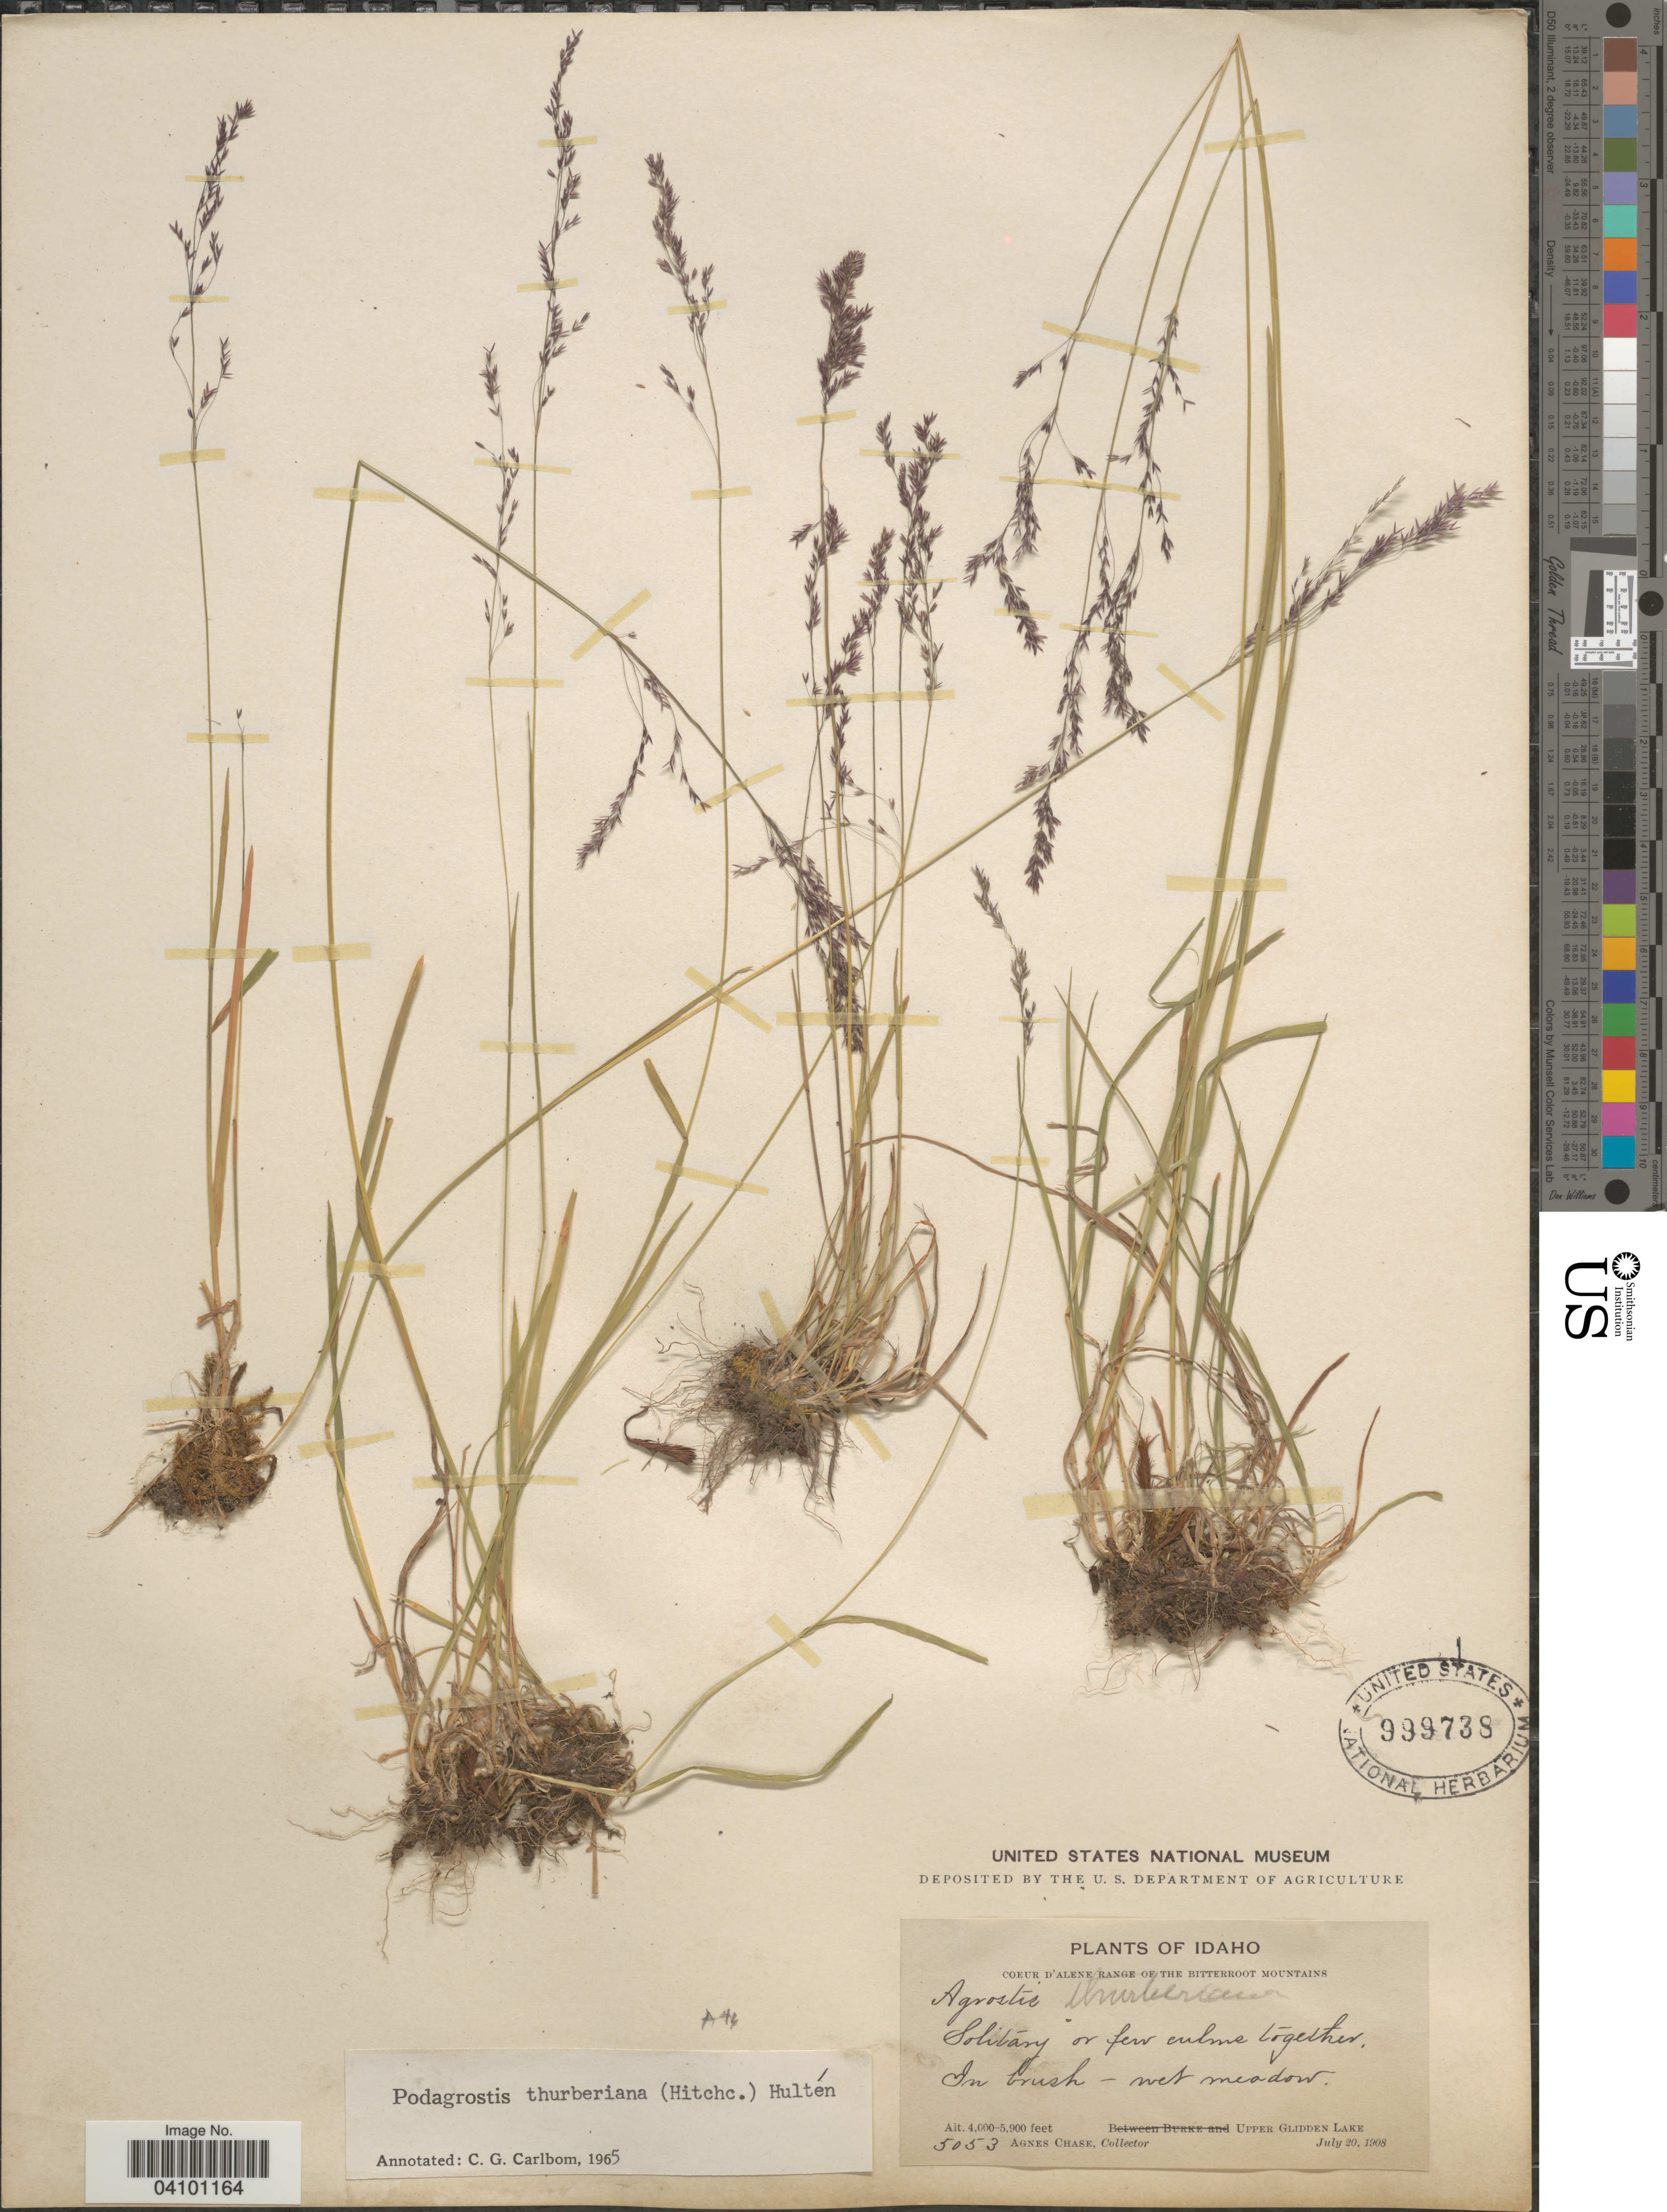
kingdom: Plantae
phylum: Tracheophyta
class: Liliopsida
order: Poales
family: Poaceae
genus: Podagrostis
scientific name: Podagrostis thurberiana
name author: Hitchc.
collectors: A. Chase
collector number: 5053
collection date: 1908-07-20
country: United States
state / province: Idaho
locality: Coeur d' Alene Range of the Bitterroot Mountains. Upper Glidden Lake.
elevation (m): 1219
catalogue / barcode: US 999738